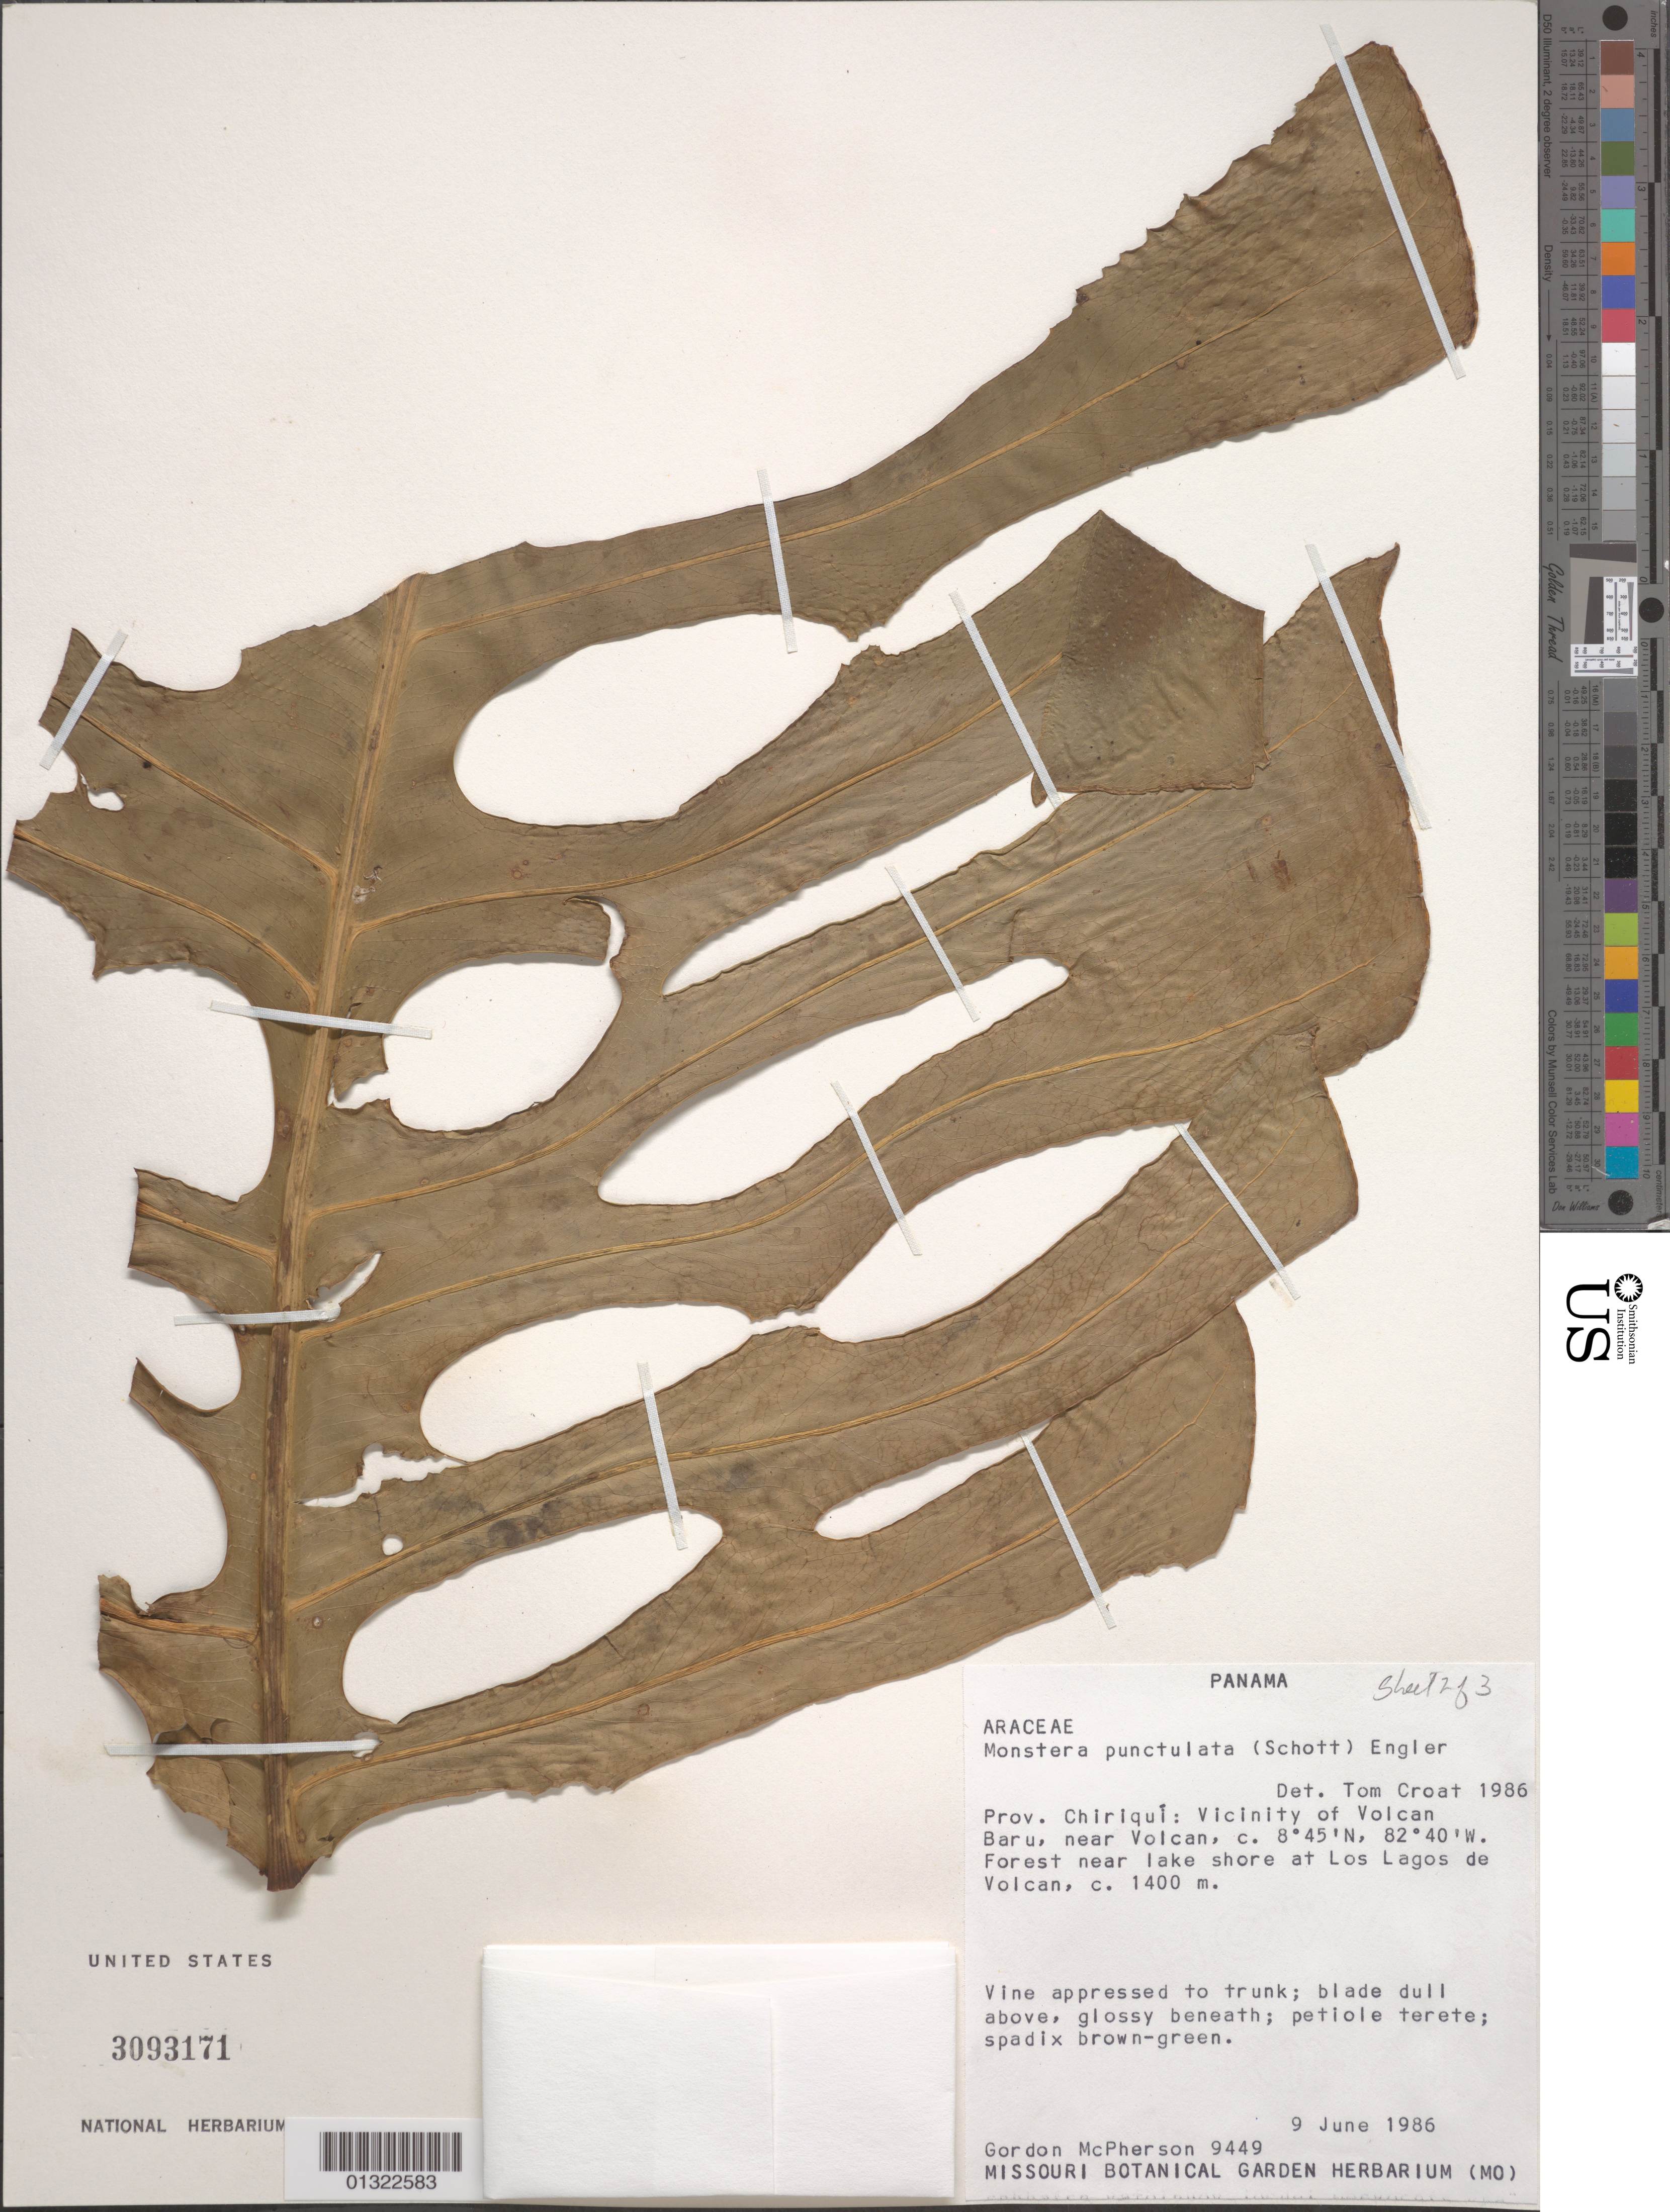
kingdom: Plantae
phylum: Tracheophyta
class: Liliopsida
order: Alismatales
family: Araceae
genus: Monstera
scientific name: Monstera punctulata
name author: (Schott) Schott ex Engl.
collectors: G. D. McPherson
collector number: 9449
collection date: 1986-06-09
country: Panama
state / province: Chiriqui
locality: Prov. Chiriqui: Vicinity of Volcan Baru, near Volcan. Forest near lake shore at Los Lagos de Volcan.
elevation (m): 1400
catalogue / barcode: US 3093171